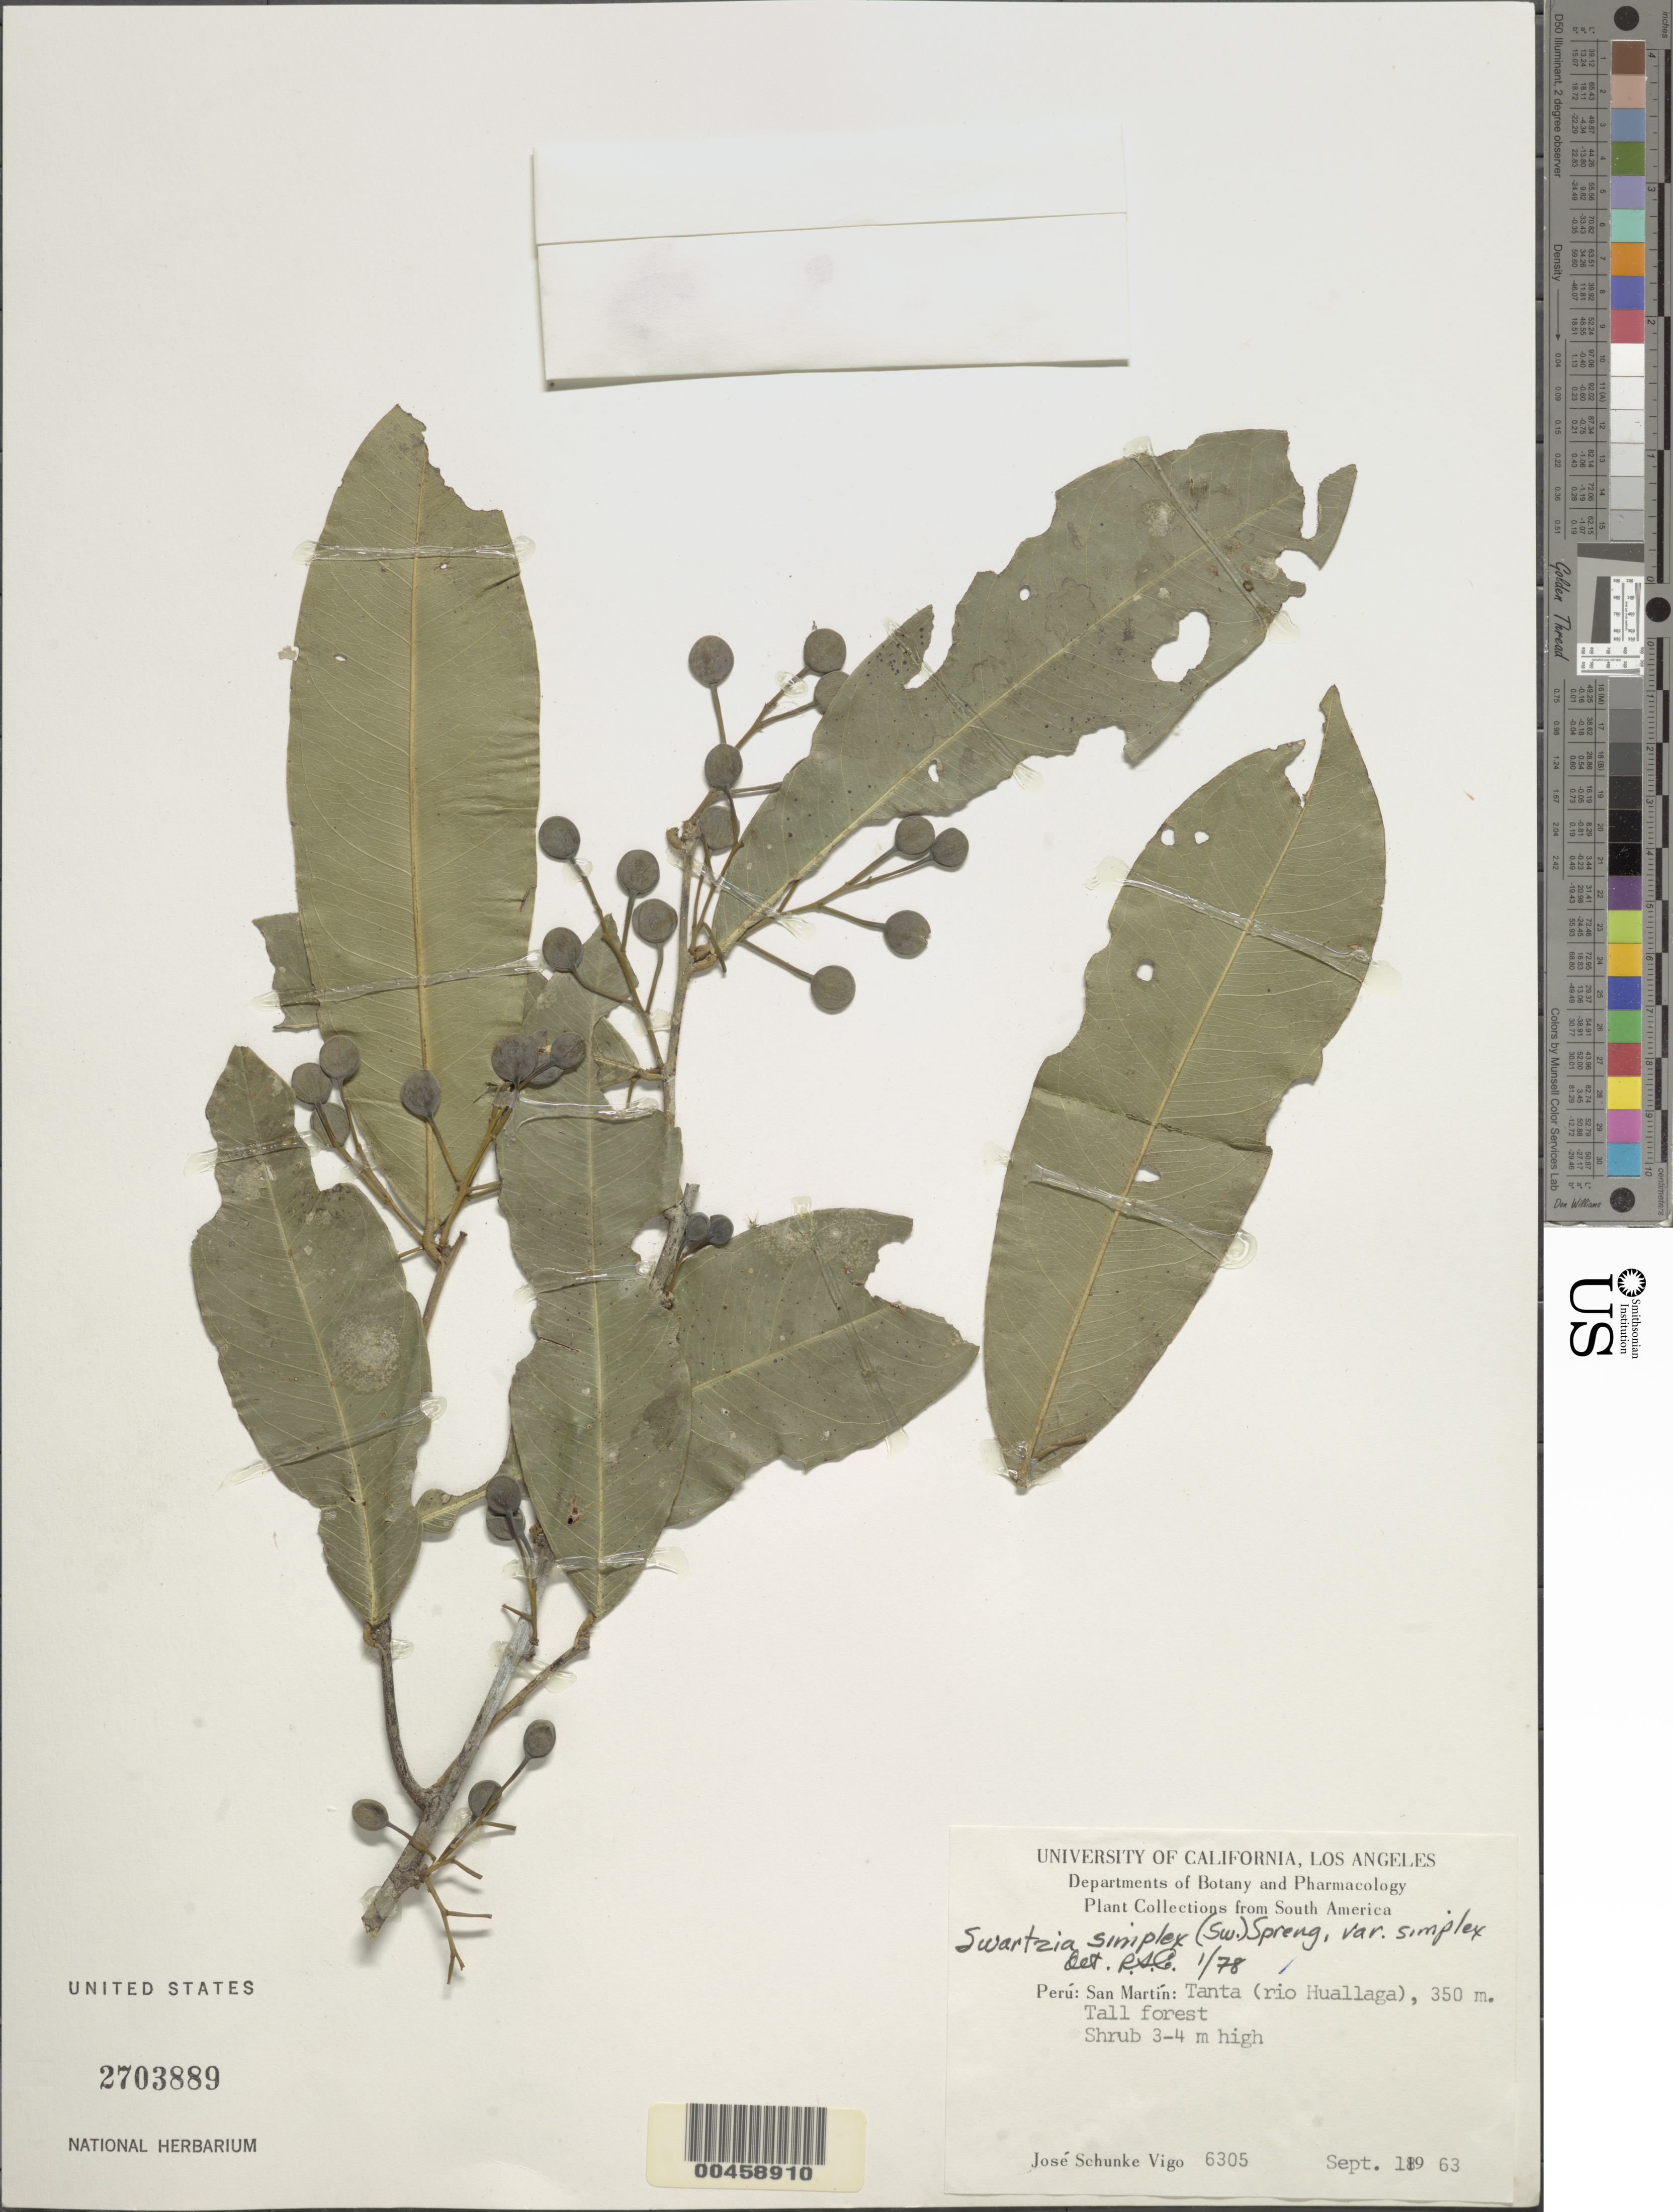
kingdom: Plantae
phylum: Tracheophyta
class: Magnoliopsida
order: Fabales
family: Fabaceae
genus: Swartzia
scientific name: Swartzia simplex var. simplex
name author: (Sw.) Spreng.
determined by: Cowan, R. S.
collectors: J. Schunke Vigo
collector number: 6305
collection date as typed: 18 Sep 1963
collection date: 1963-09-18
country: Peru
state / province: San Martín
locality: Tanta (rio huallaga)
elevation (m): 350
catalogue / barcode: US 2703889